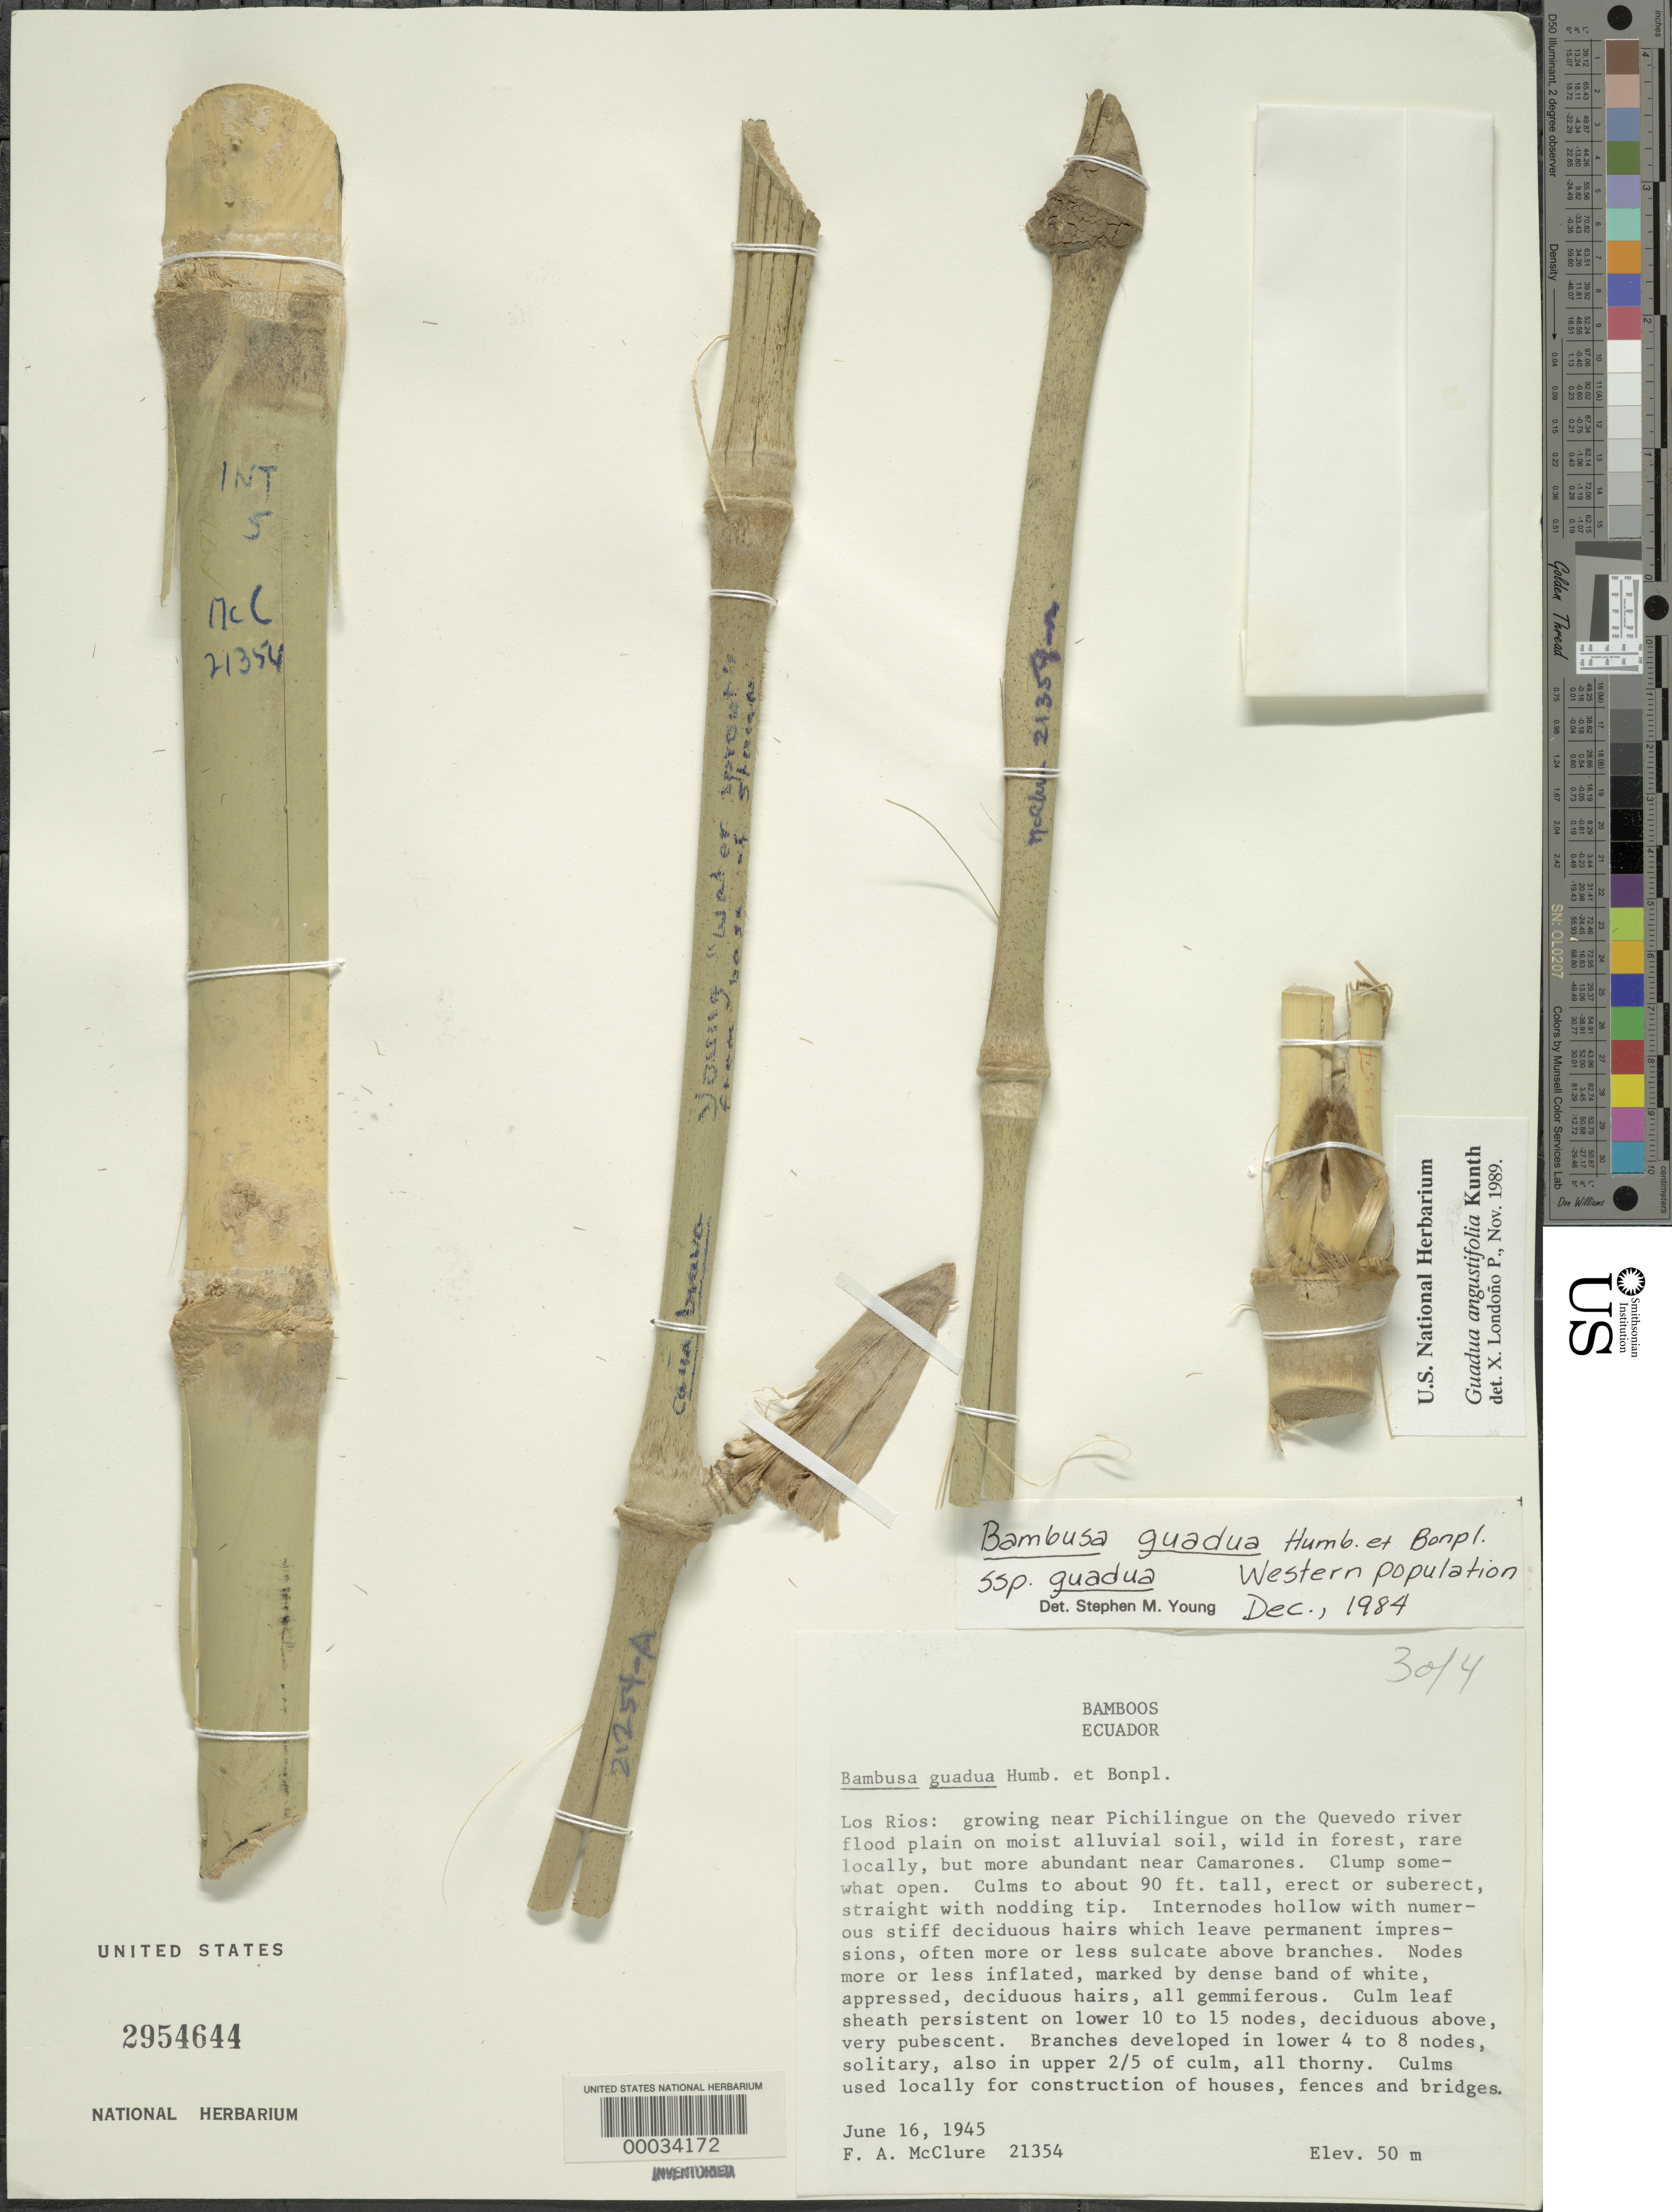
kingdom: Plantae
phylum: Tracheophyta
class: Liliopsida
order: Poales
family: Poaceae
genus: Guadua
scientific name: Guadua angustifolia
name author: Kunth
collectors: F. A. McClure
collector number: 21354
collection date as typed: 16 Jun 1945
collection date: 1945-06-16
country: Ecuador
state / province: Los Ríos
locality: Pichilingue, Quevedo River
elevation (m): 50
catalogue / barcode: US 2954644